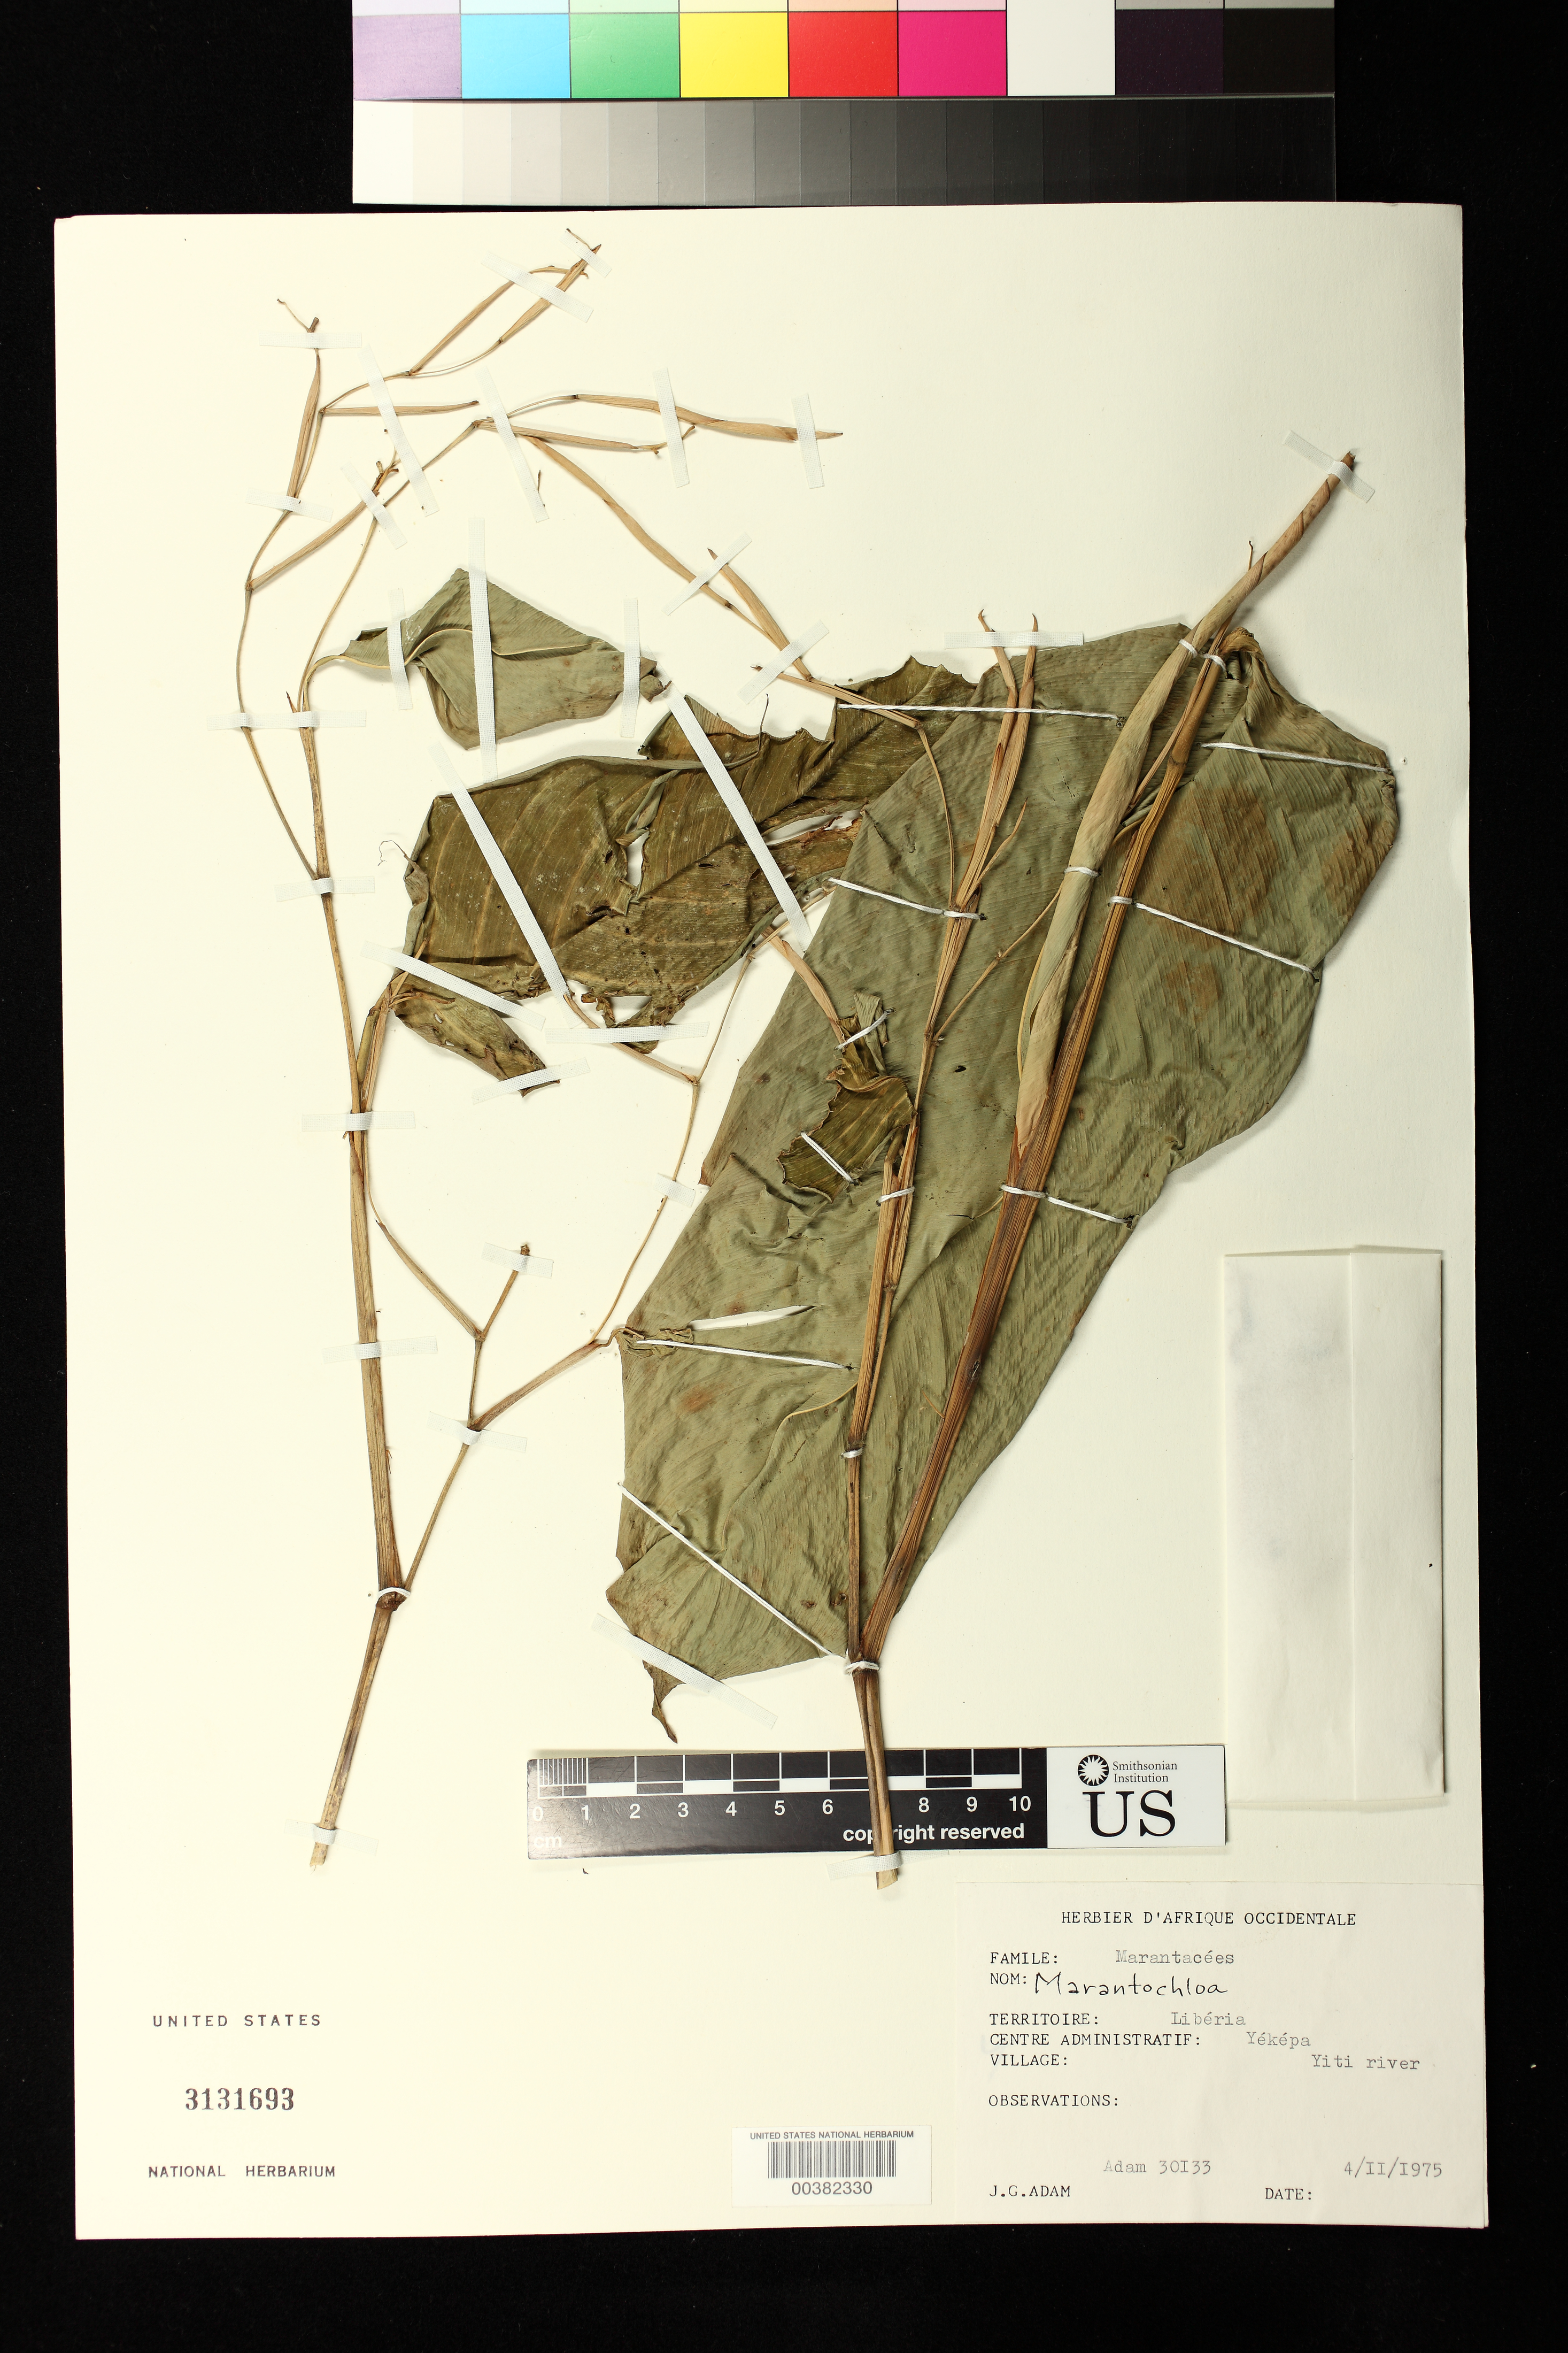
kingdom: Plantae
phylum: Tracheophyta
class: Liliopsida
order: Zingiberales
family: Marantaceae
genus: Marantochloa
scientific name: Marantochloa sp.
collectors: J. Adam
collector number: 30133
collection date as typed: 04 Feb 1975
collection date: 1975-02-04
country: Liberia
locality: Yekepa, Yiti River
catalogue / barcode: US 3131693